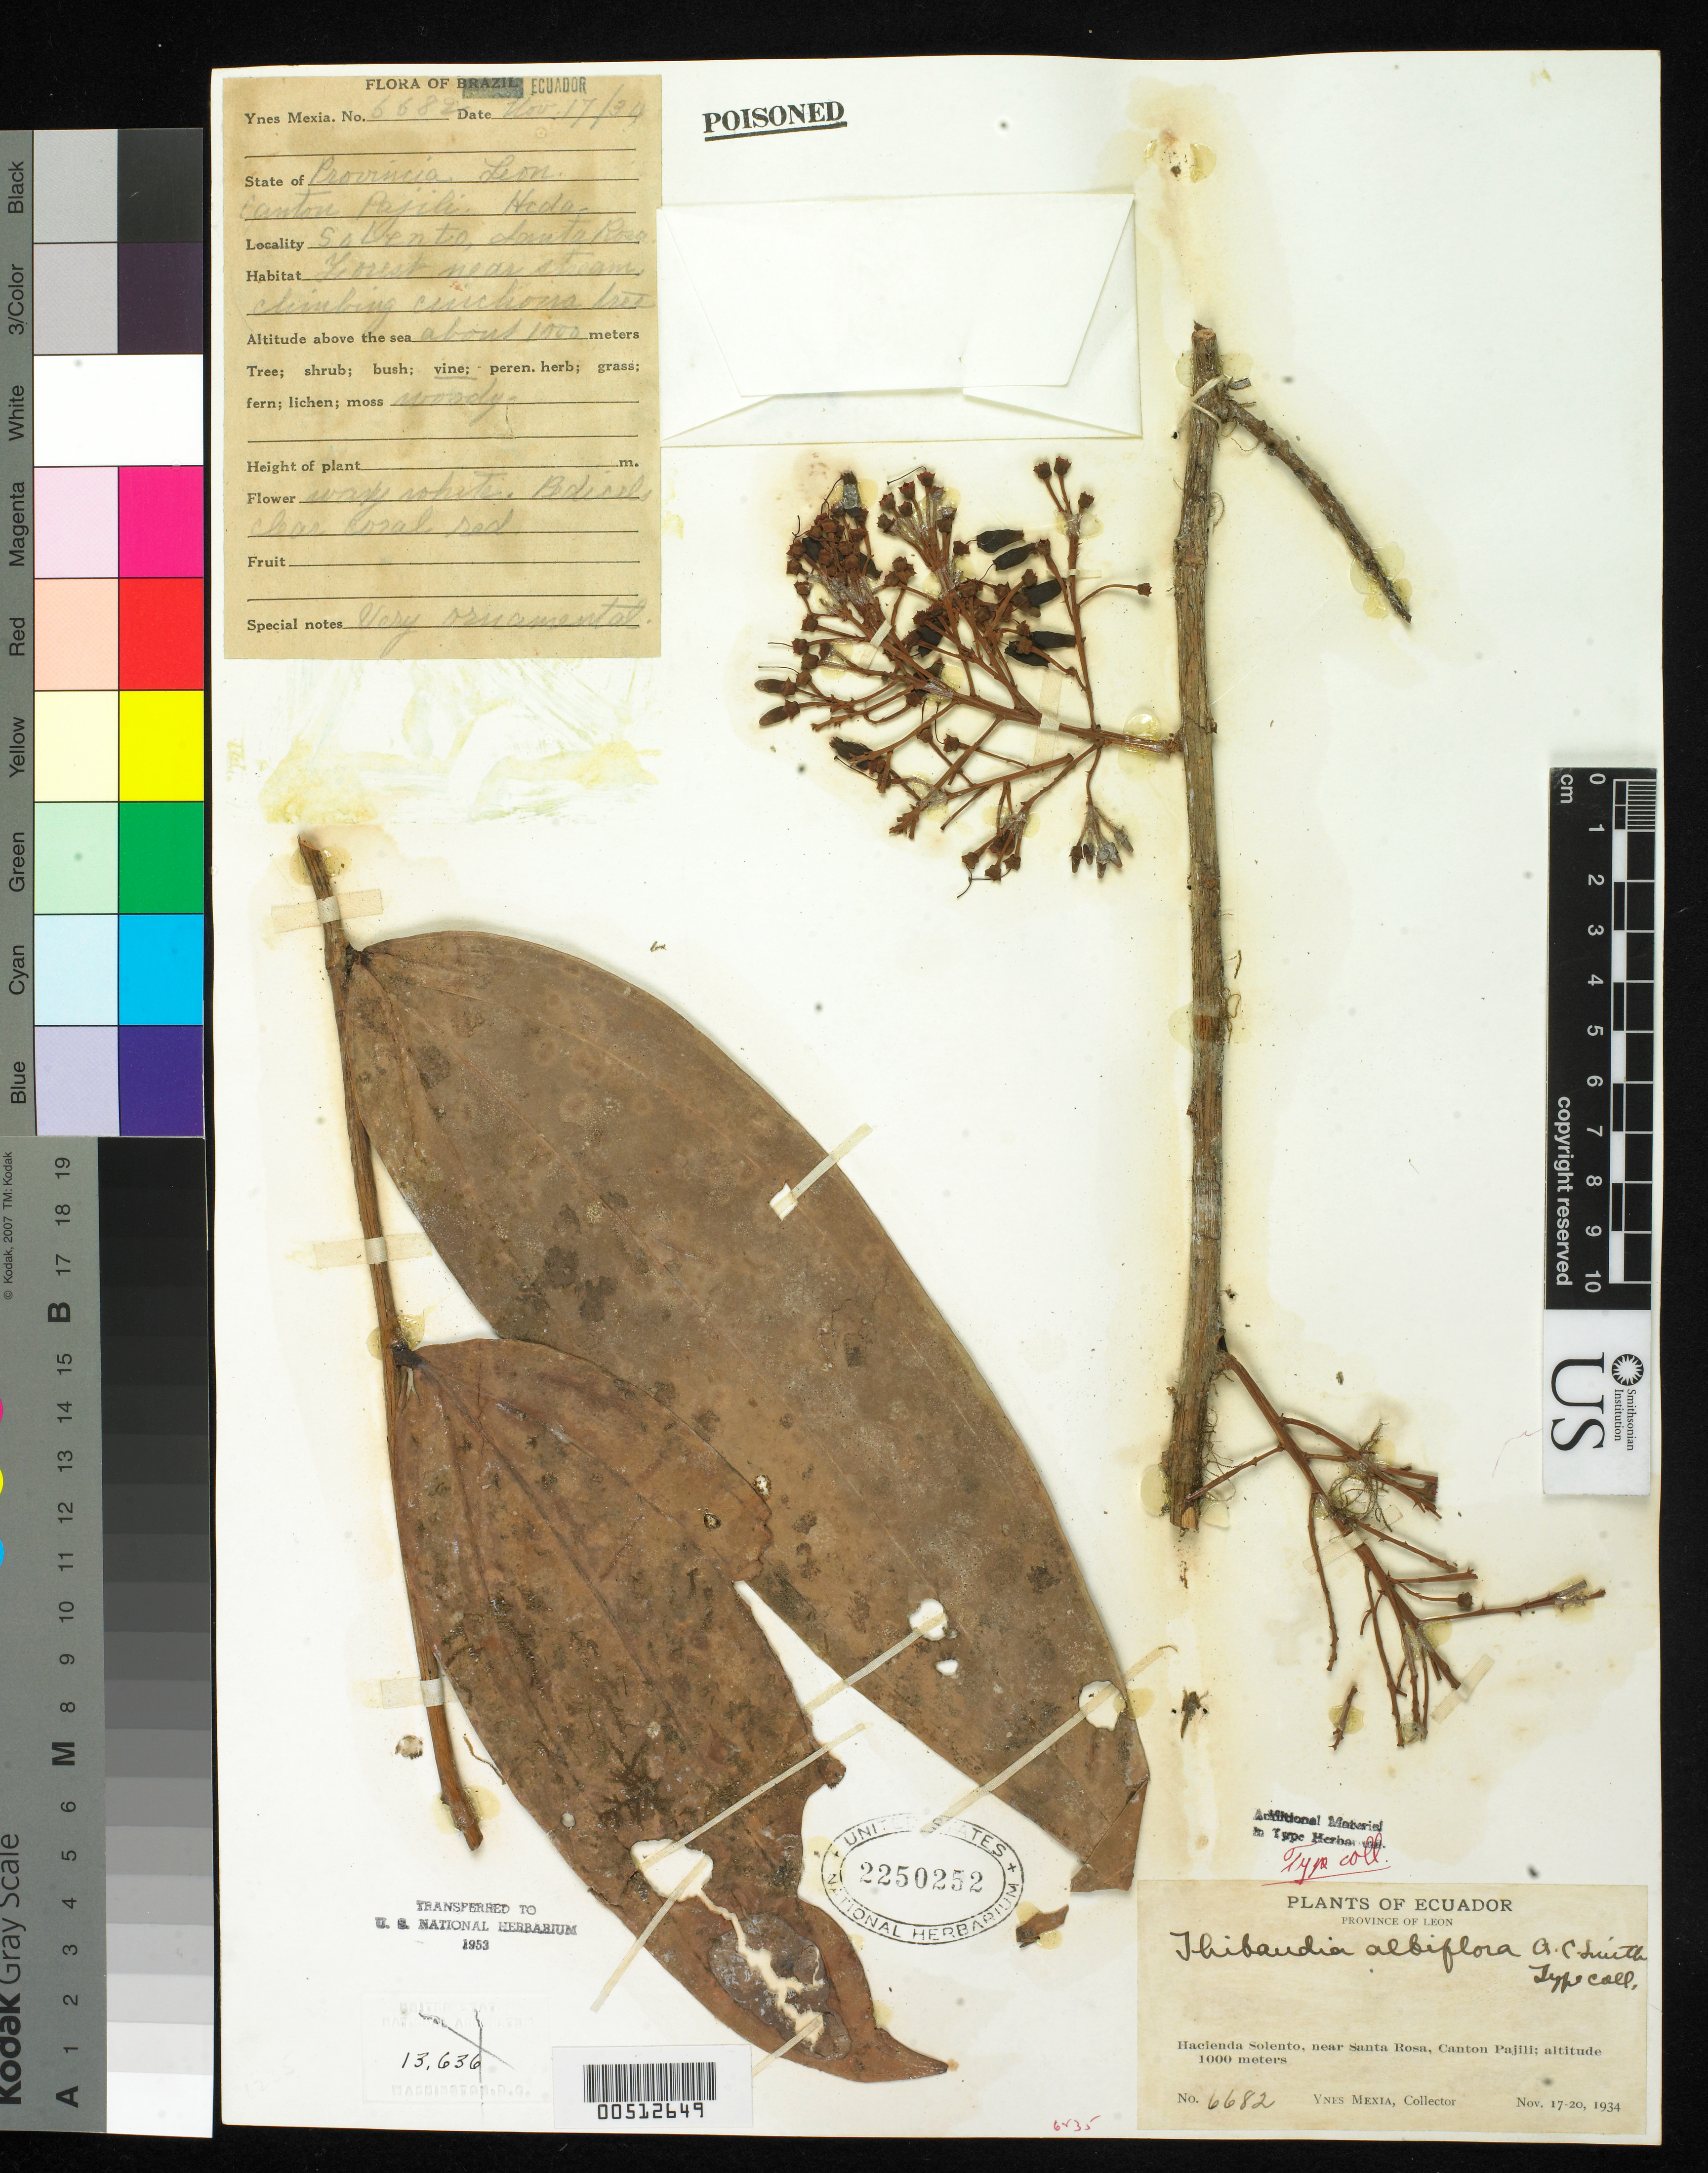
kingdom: Plantae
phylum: Tracheophyta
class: Magnoliopsida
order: Ericales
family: Ericaceae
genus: Thibaudia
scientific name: Thibaudia albiflora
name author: A.C. Sm.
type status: Isotype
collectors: Y. Mexia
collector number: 6682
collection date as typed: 17 Nov 1934 to 20 Nov 1934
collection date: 1934-11-17/1934-11-20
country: Ecuador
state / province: Cotopaxi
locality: Hacienda Solento, near Santa Rosa, Canton Pajili.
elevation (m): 1000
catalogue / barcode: US 2250252